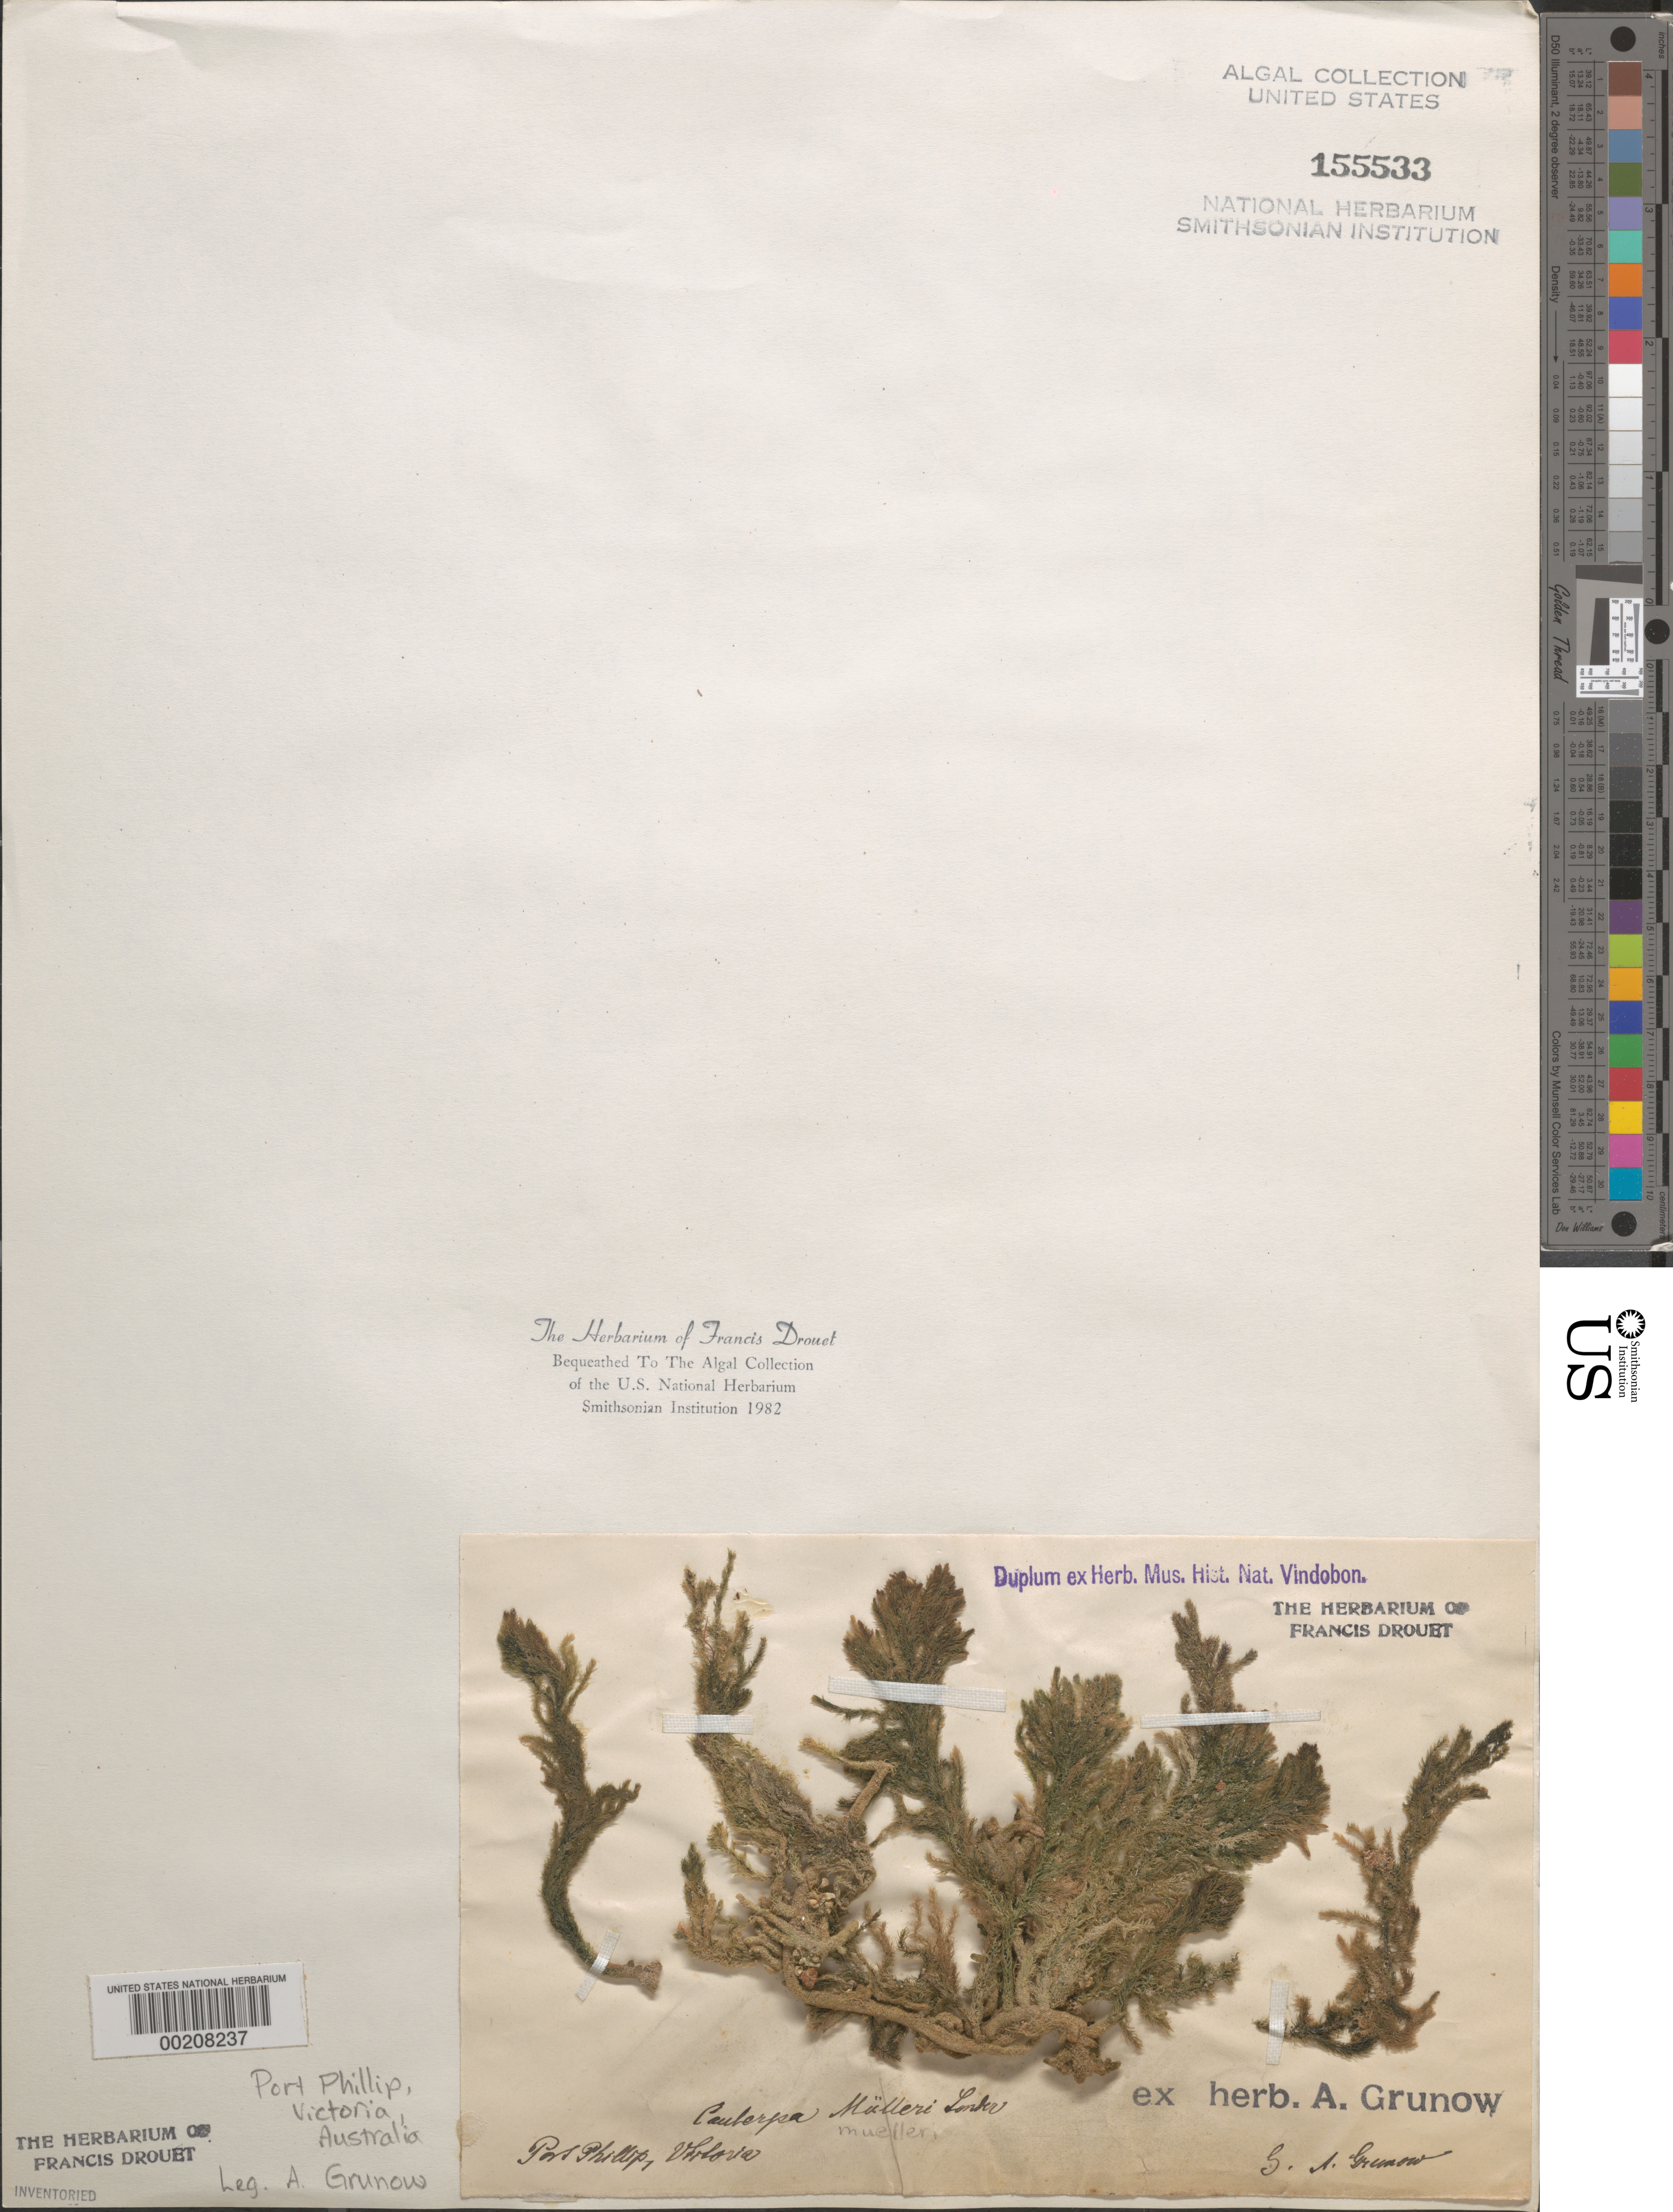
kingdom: Plantae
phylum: Chlorophyta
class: Ulvophyceae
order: Bryopsidales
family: Caulerpaceae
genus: Caulerpa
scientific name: Caulerpa muelleri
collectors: A. Grunow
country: Australia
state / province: Victoria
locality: Port phillip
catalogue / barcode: US 155533